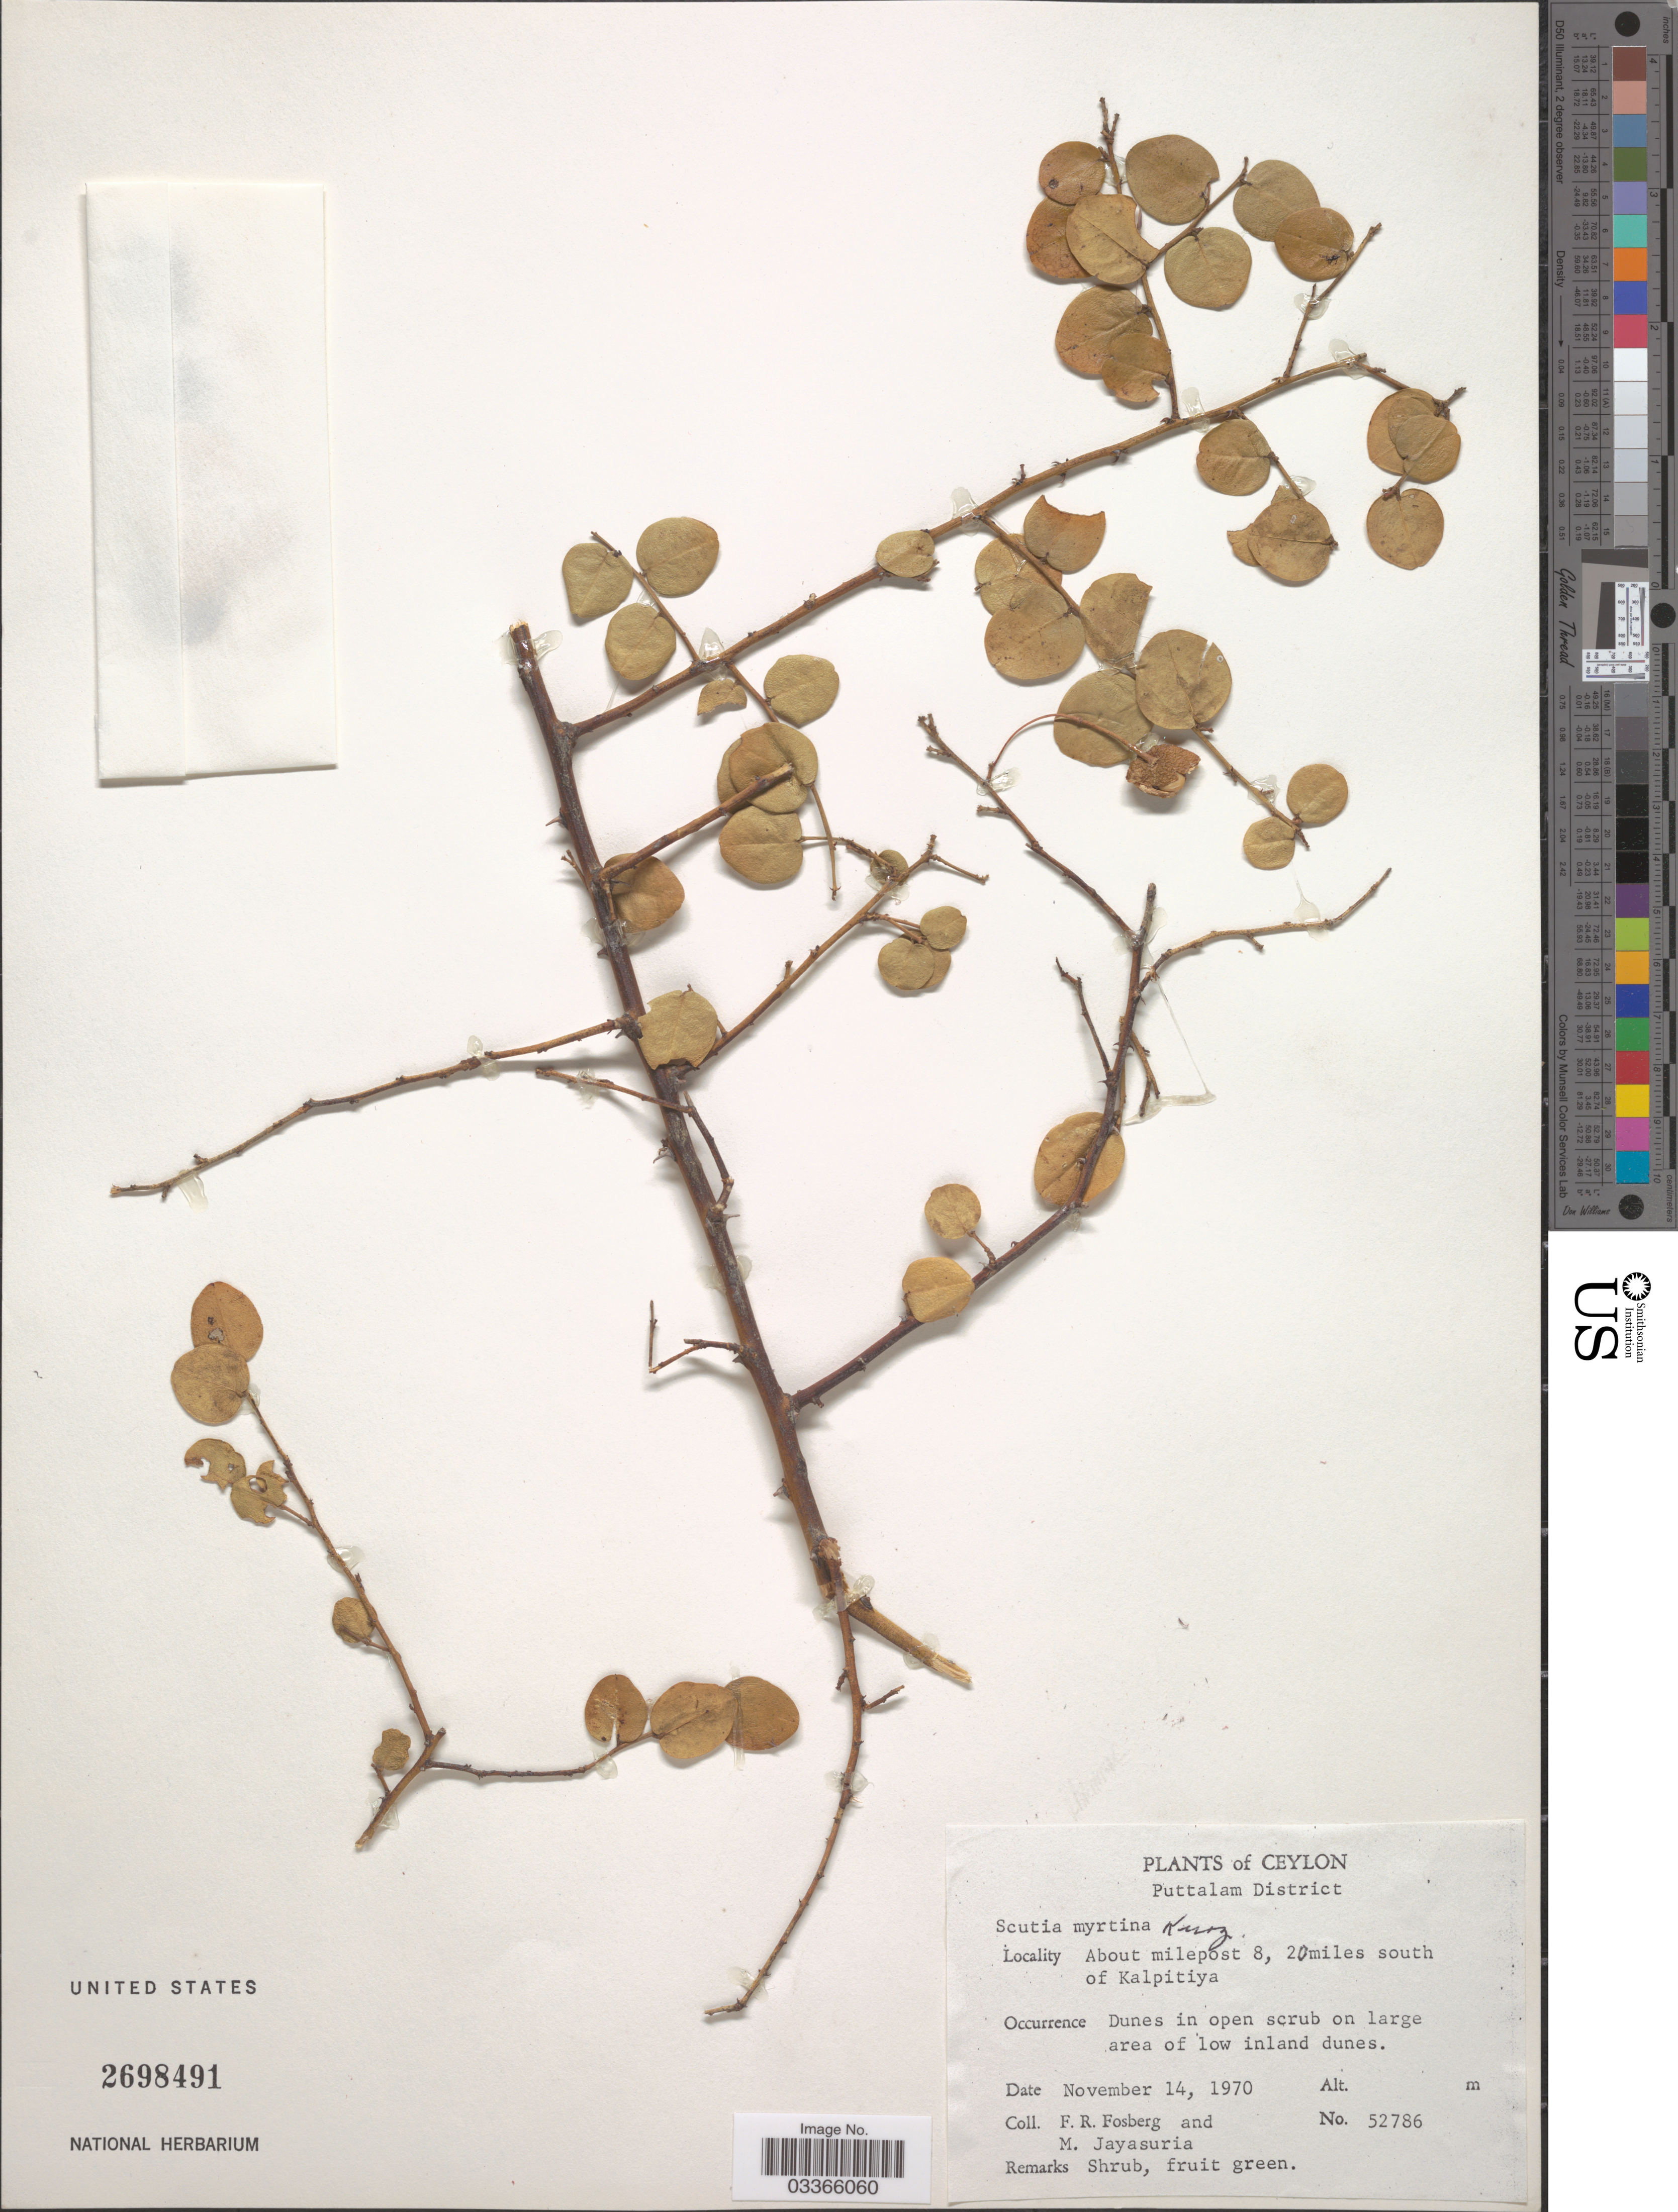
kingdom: Plantae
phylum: Tracheophyta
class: Magnoliopsida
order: Rosales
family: Rhamnaceae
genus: Scutia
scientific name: Scutia myrtina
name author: (Burm. f.) Kurz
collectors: F. R. Fosberg & M. Jayasuria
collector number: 52786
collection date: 1970-11-14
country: Sri Lanka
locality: Ceylon, Puttalam District, About milepost 8, 20 miles south of Kalpitiya.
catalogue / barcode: US 2698491